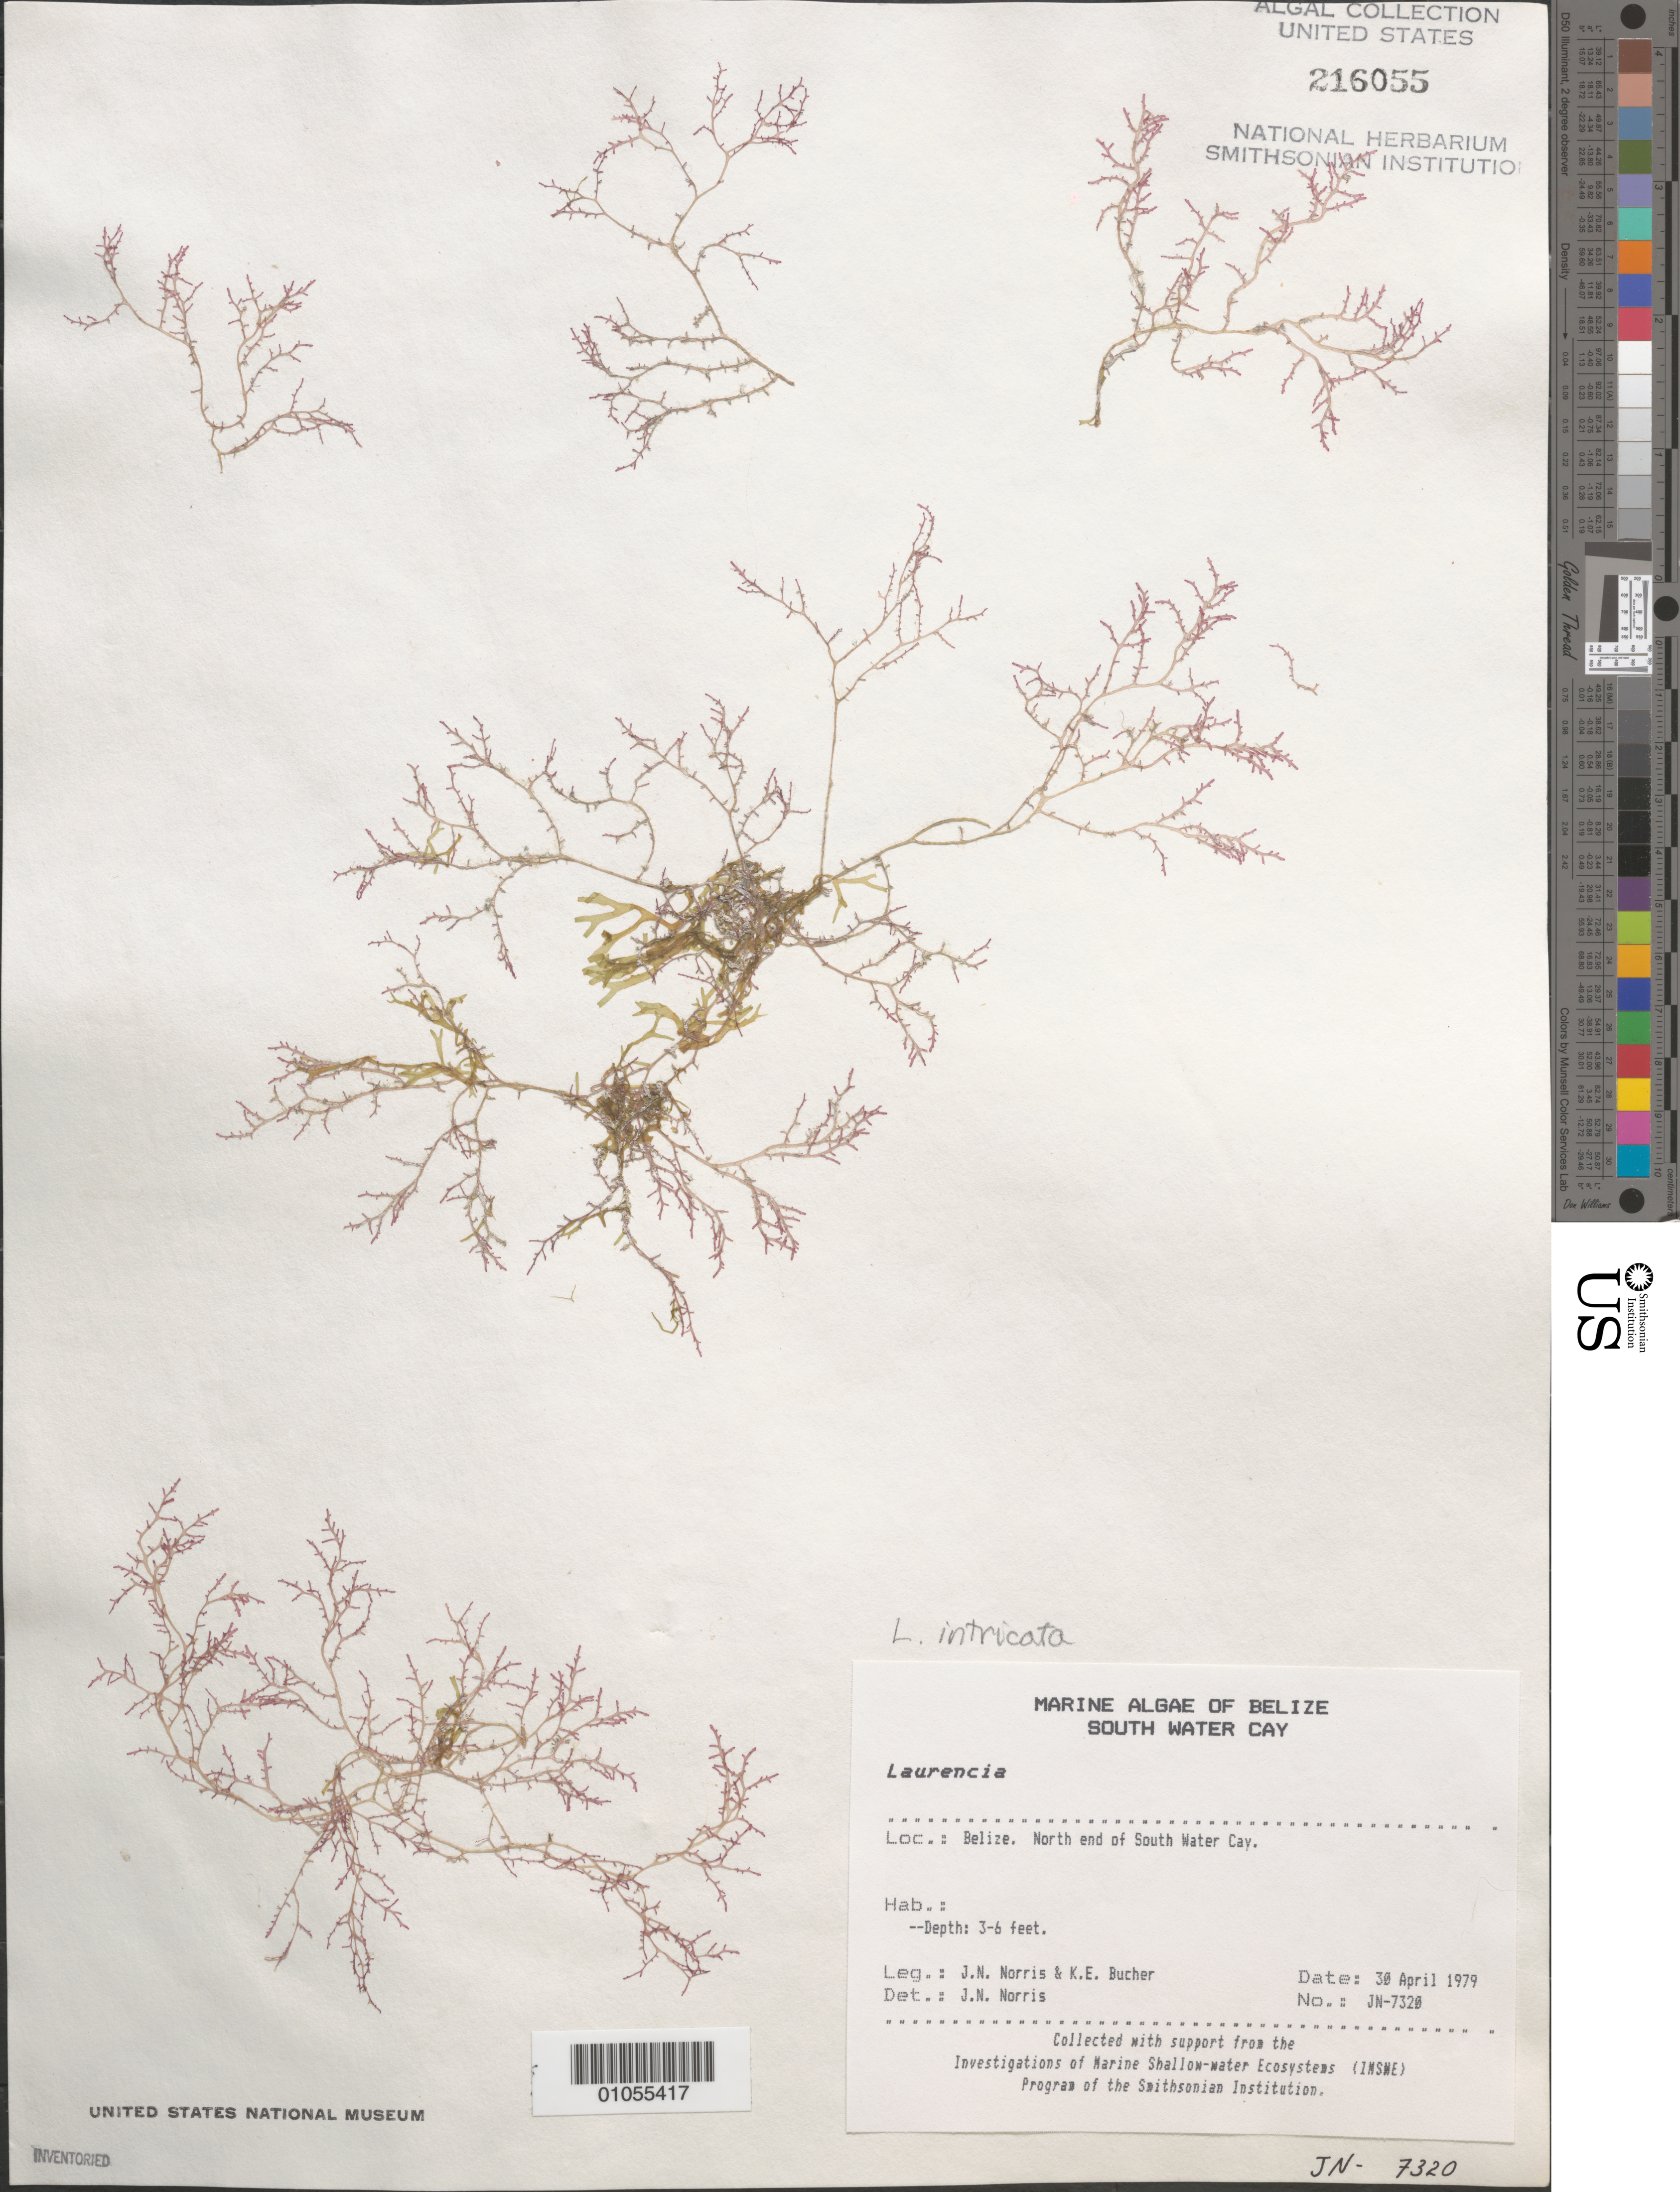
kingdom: Plantae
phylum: Rhodophyta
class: Florideophyceae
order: Ceramiales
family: Rhodomelaceae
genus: Laurencia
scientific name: Laurencia intricata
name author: J.V.Lamouroux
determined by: Norris, James N.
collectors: J. N. Norris & K. E. Bucher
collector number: JN-7320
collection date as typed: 30 Apr 1979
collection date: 1979-04-30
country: Belize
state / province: Stann Creek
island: South Water Cay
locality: North end of the cay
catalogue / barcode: US 216055